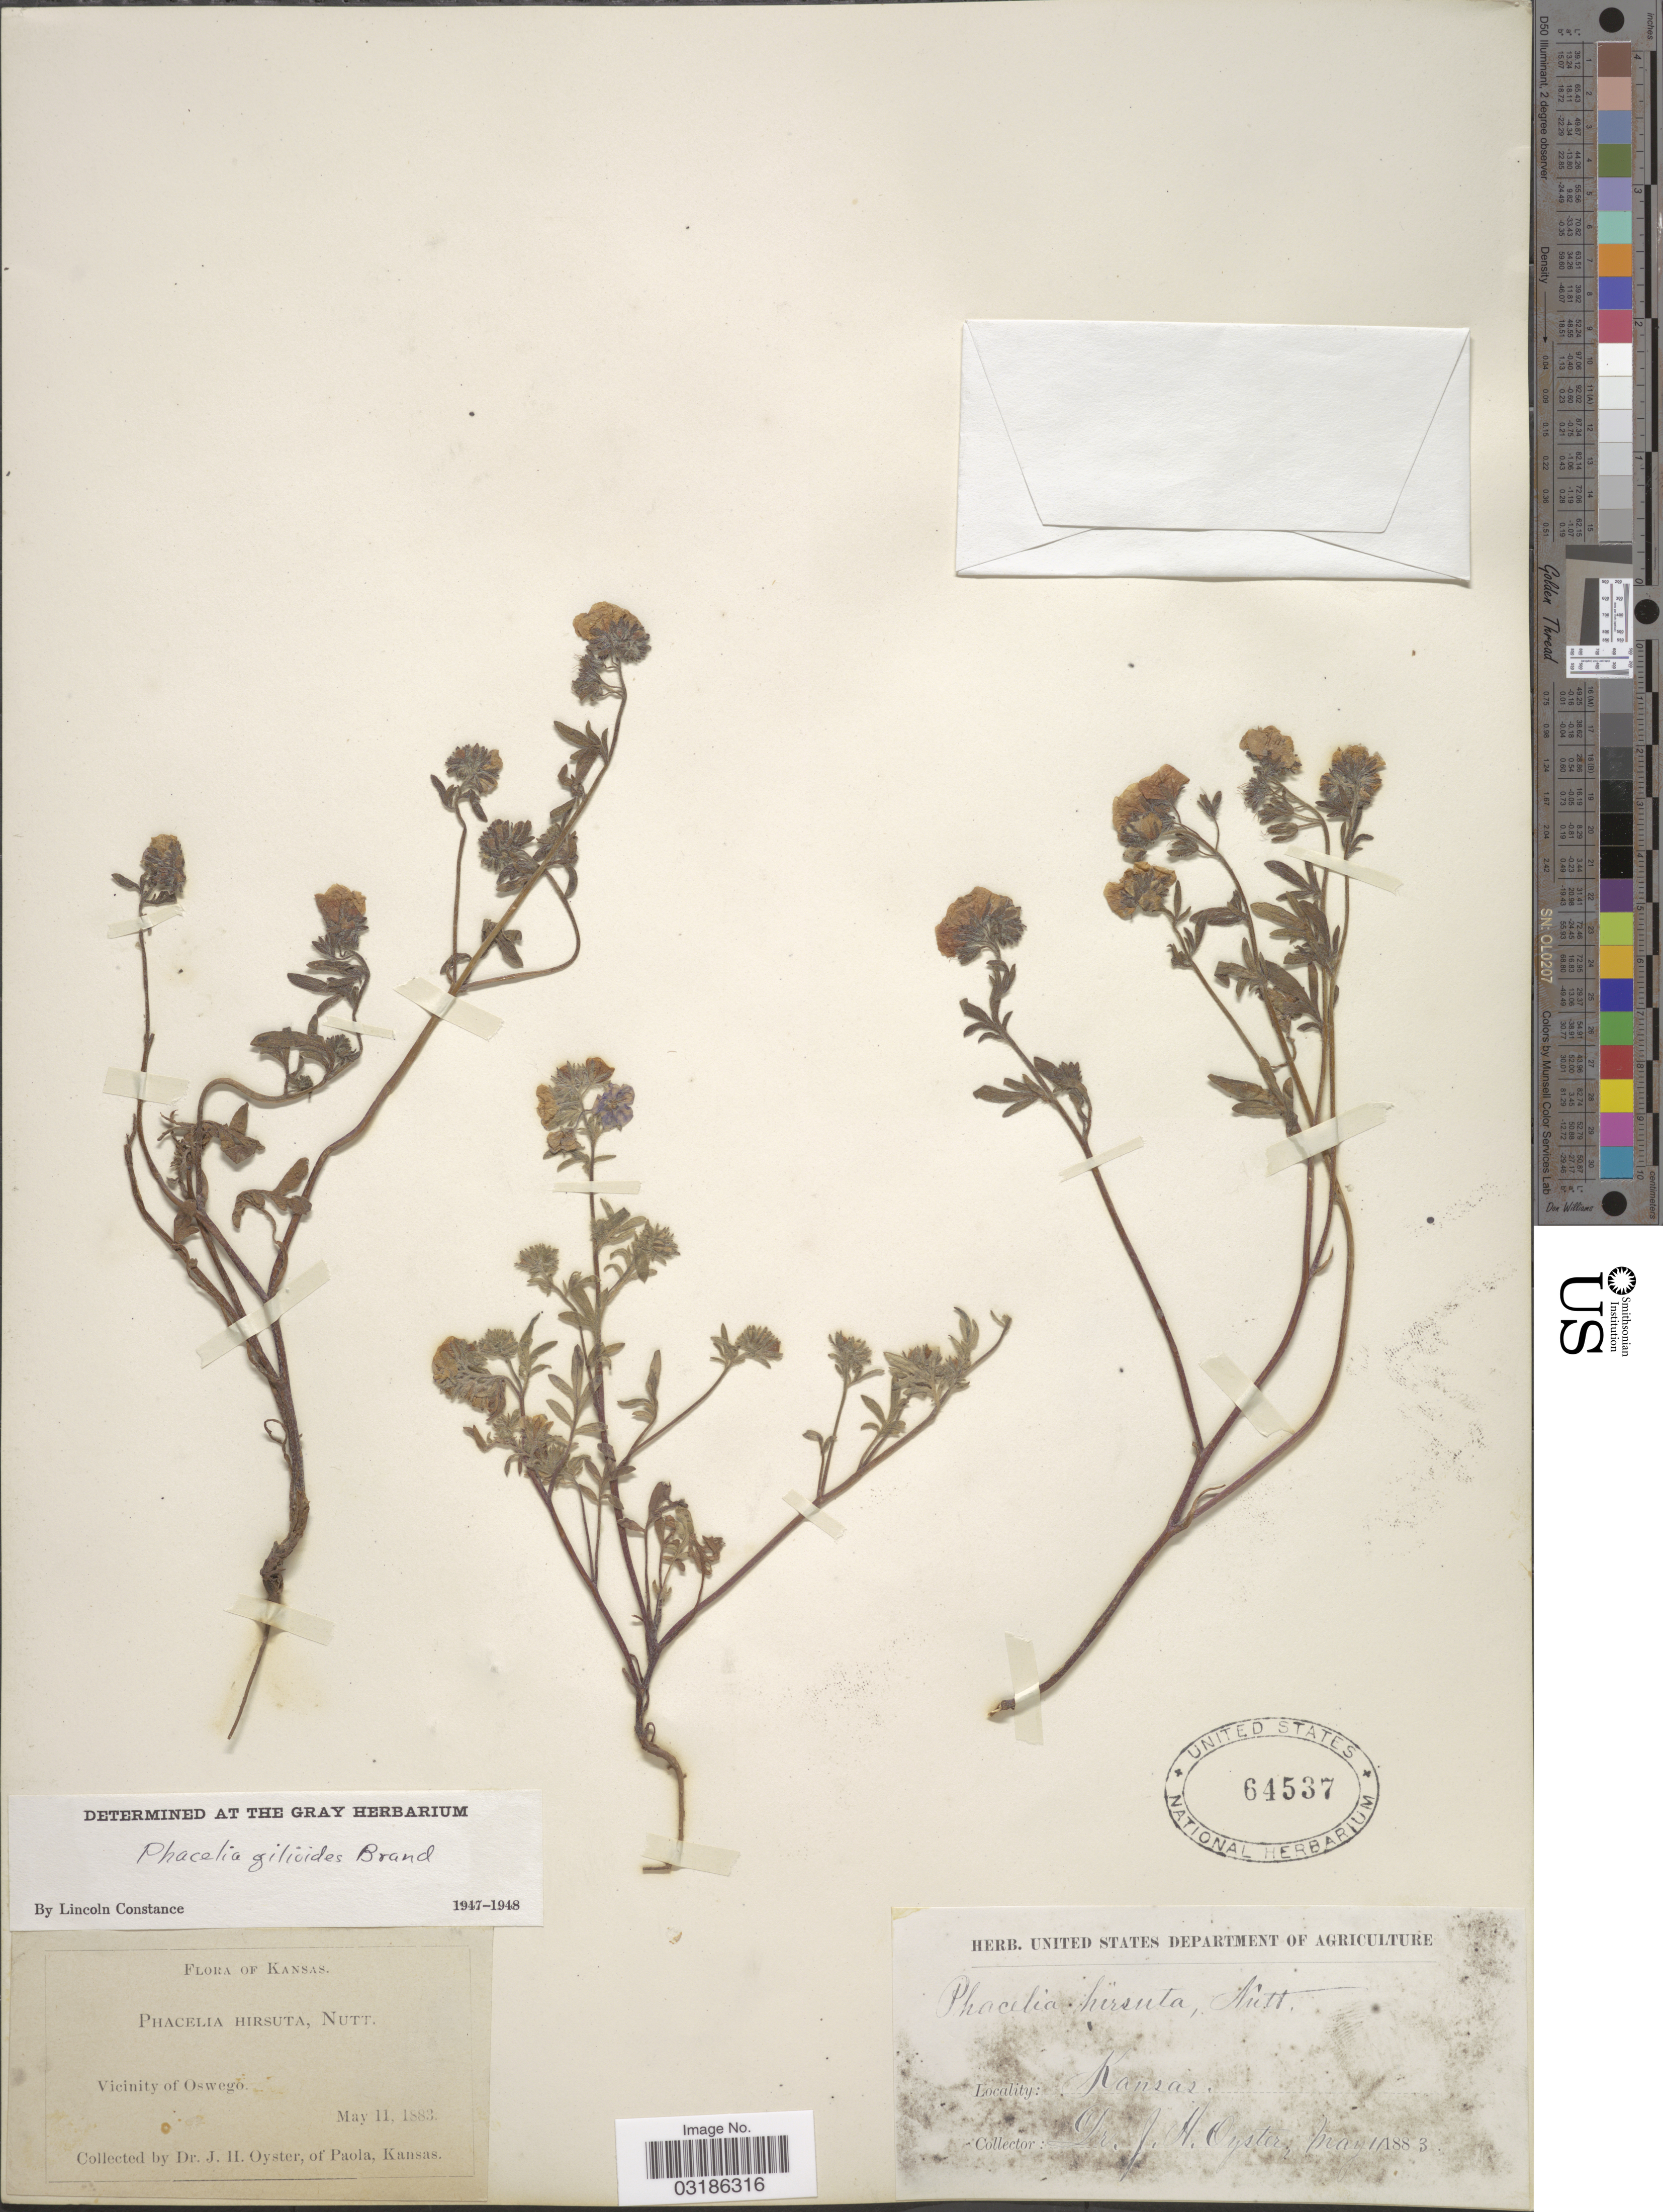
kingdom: Plantae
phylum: Tracheophyta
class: Magnoliopsida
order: Boraginales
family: Hydrophyllaceae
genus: Phacelia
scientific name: Phacelia gilioides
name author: Brand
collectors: J. H. Oyster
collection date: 1883-05-11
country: United States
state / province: Kansas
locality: Vicinity of Oswego.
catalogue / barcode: US 64537